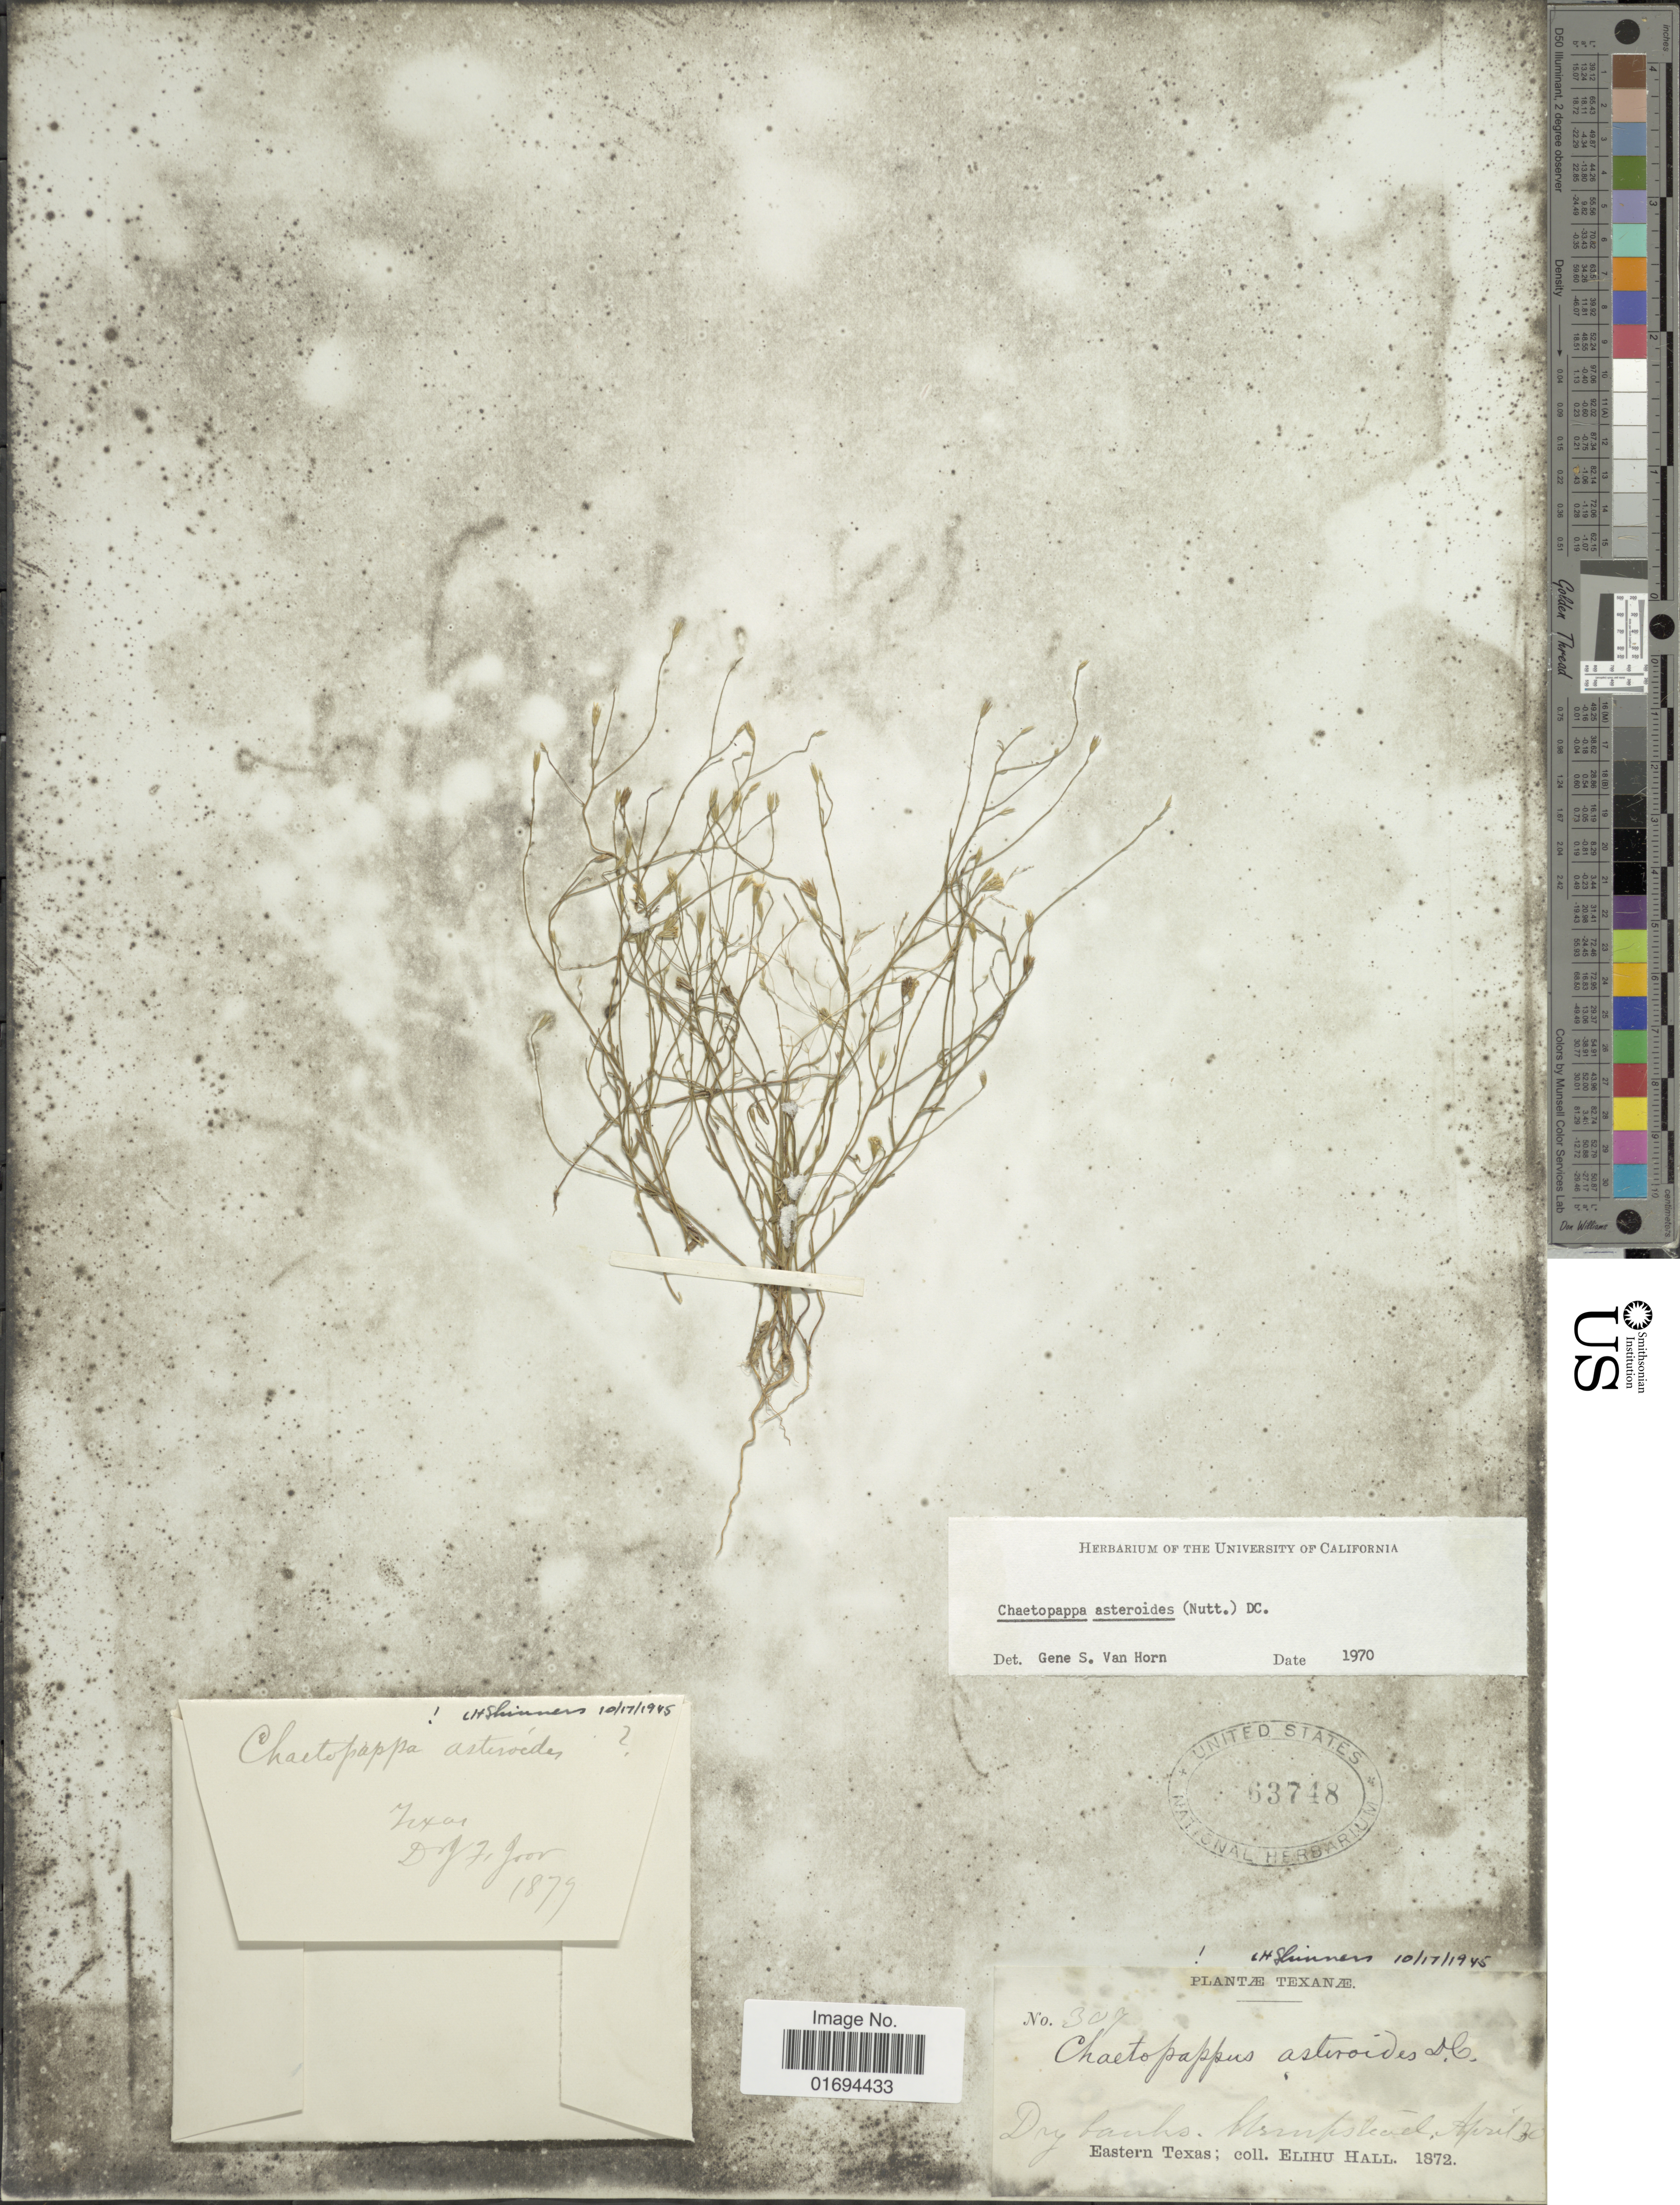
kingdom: Plantae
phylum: Tracheophyta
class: Magnoliopsida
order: Asterales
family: Asteraceae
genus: Chaetopappa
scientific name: Chaetopappa asteroides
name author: (Nutt.) DC.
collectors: E. Hall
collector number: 307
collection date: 1872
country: United States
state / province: Texas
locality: Texanae, Eastern Texas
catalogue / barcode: US 63748